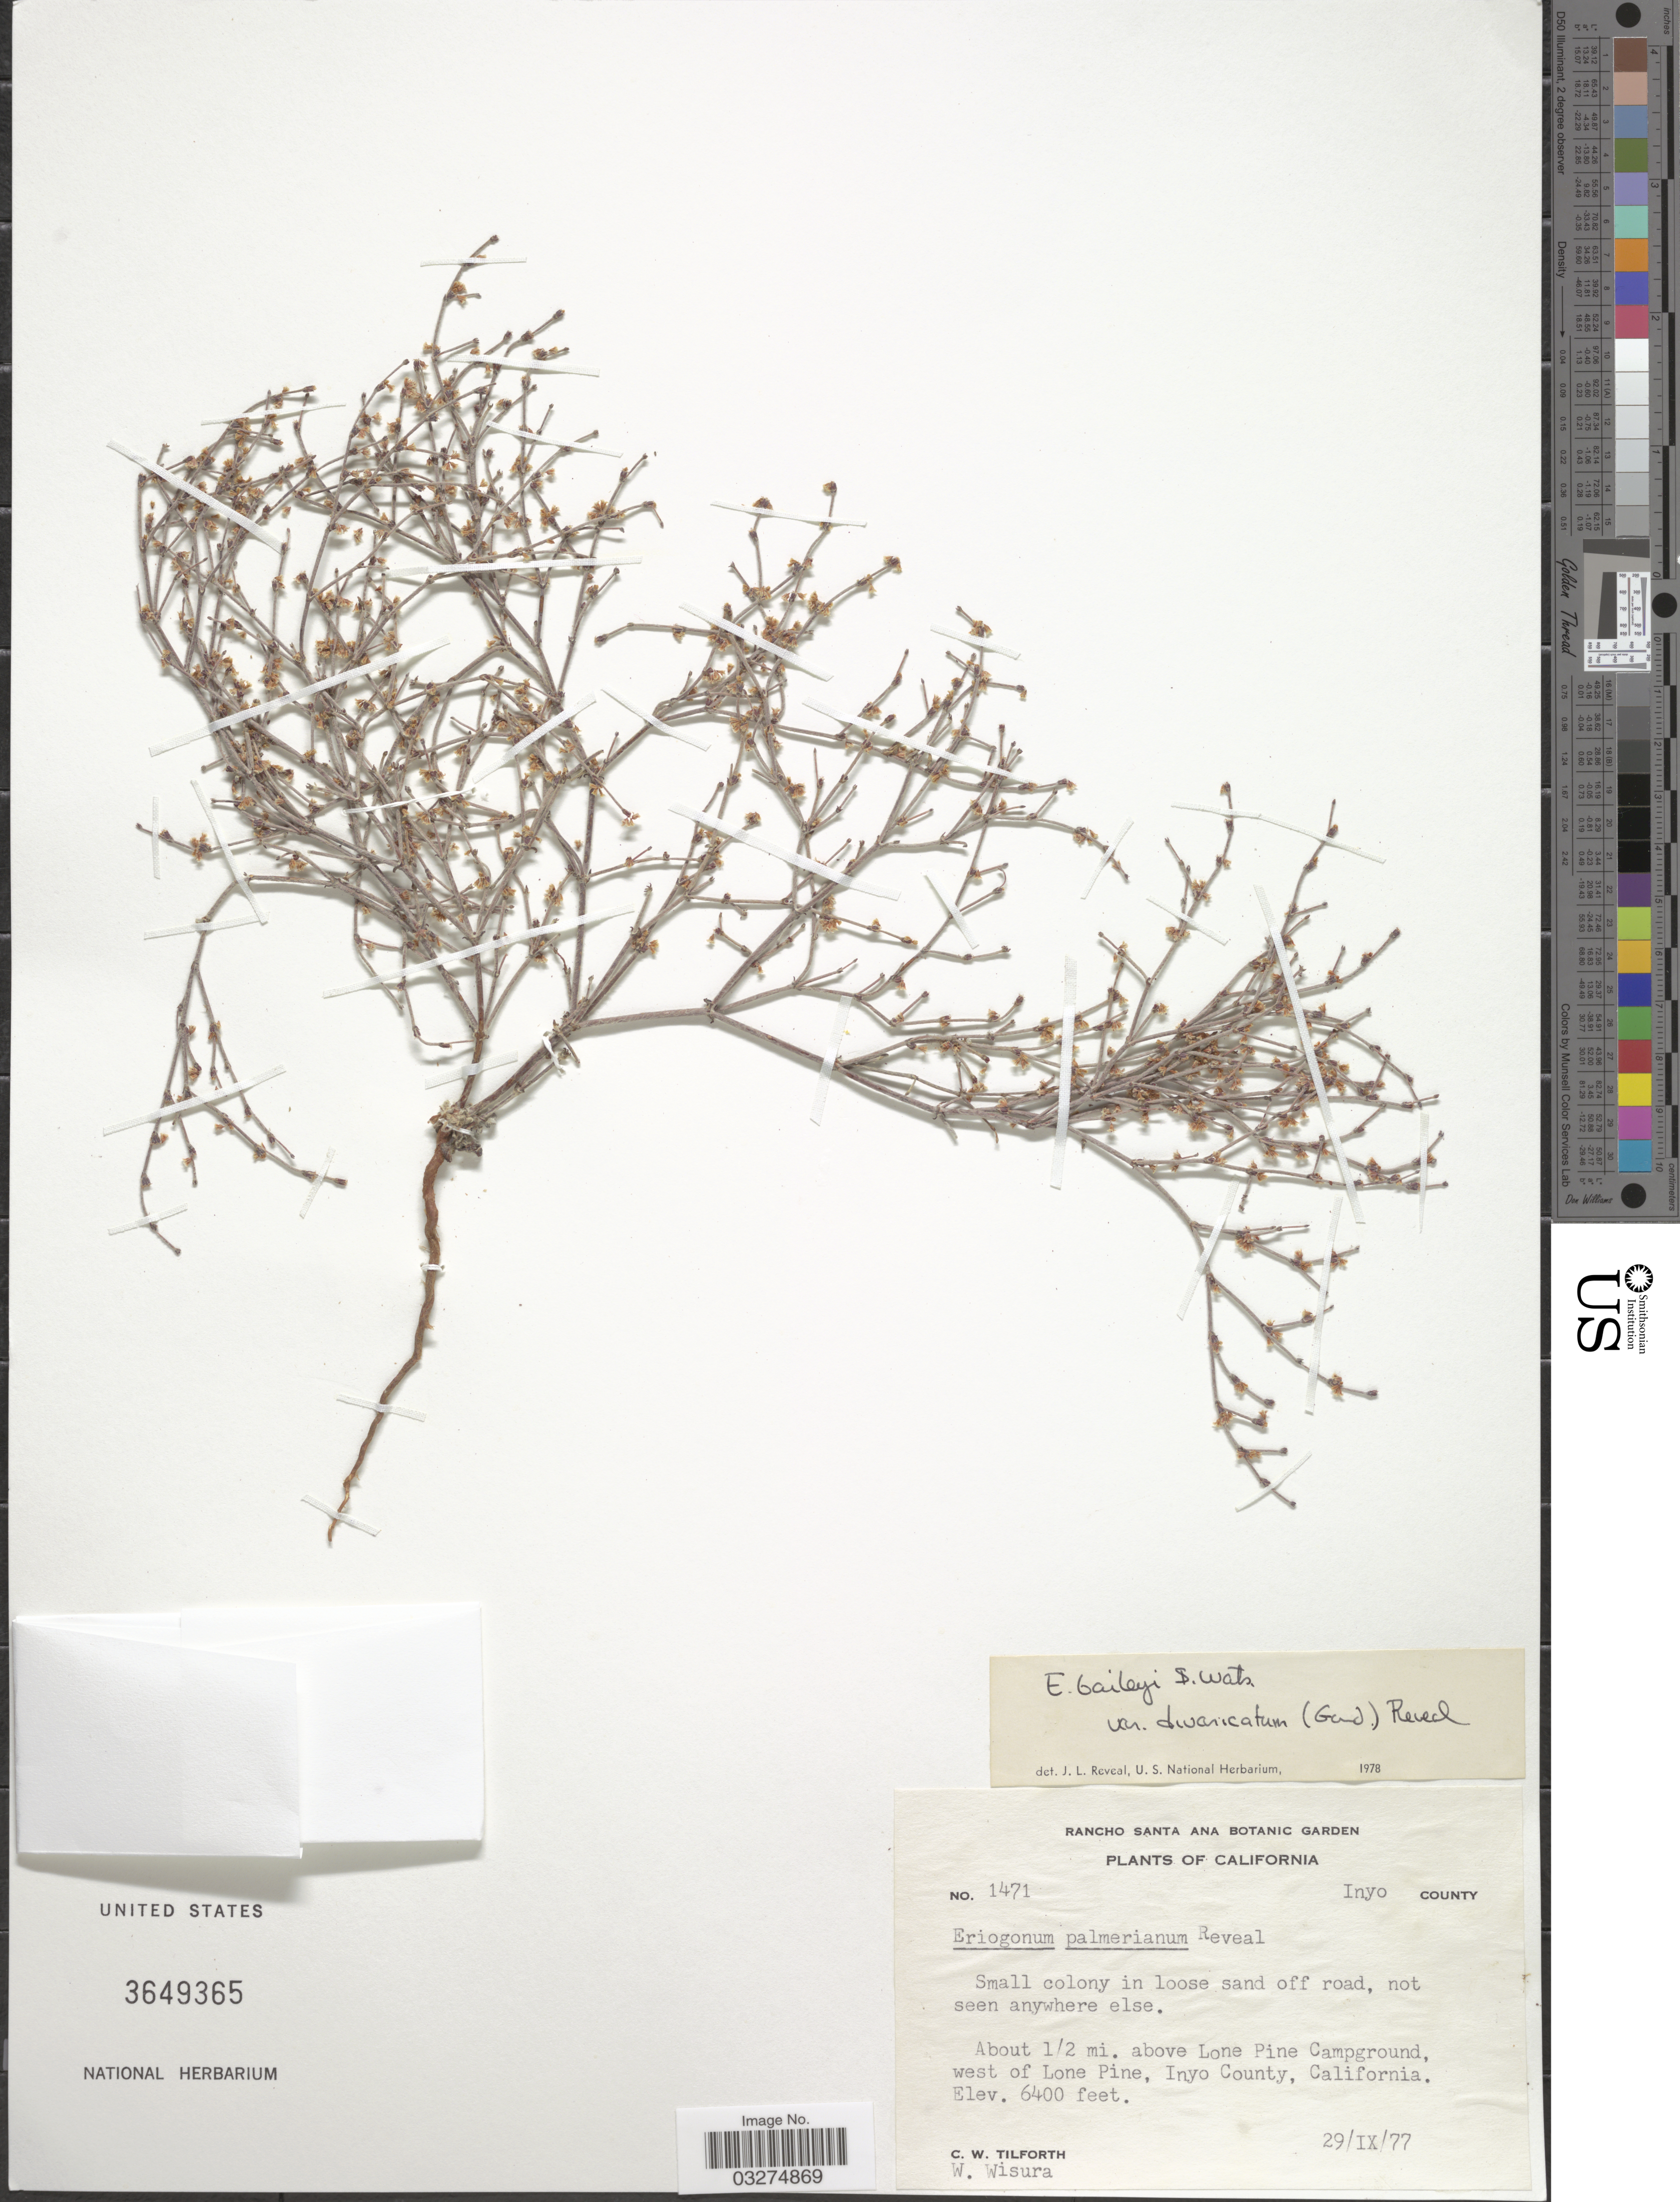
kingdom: Plantae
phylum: Tracheophyta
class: Magnoliopsida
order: Caryophyllales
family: Polygonaceae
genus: Eriogonum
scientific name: Eriogonum baileyi var. divaricatum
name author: (Gand.) Reveal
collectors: C. Tilforth & W. Wisura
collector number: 1471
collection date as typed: Transcribed d/m/y: 29/9/77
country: United States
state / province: California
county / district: Inyo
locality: Inyo County. About 1/2 mi. above Lone Pine Campground, west of Lone Pine.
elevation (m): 1951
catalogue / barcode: US 3649365